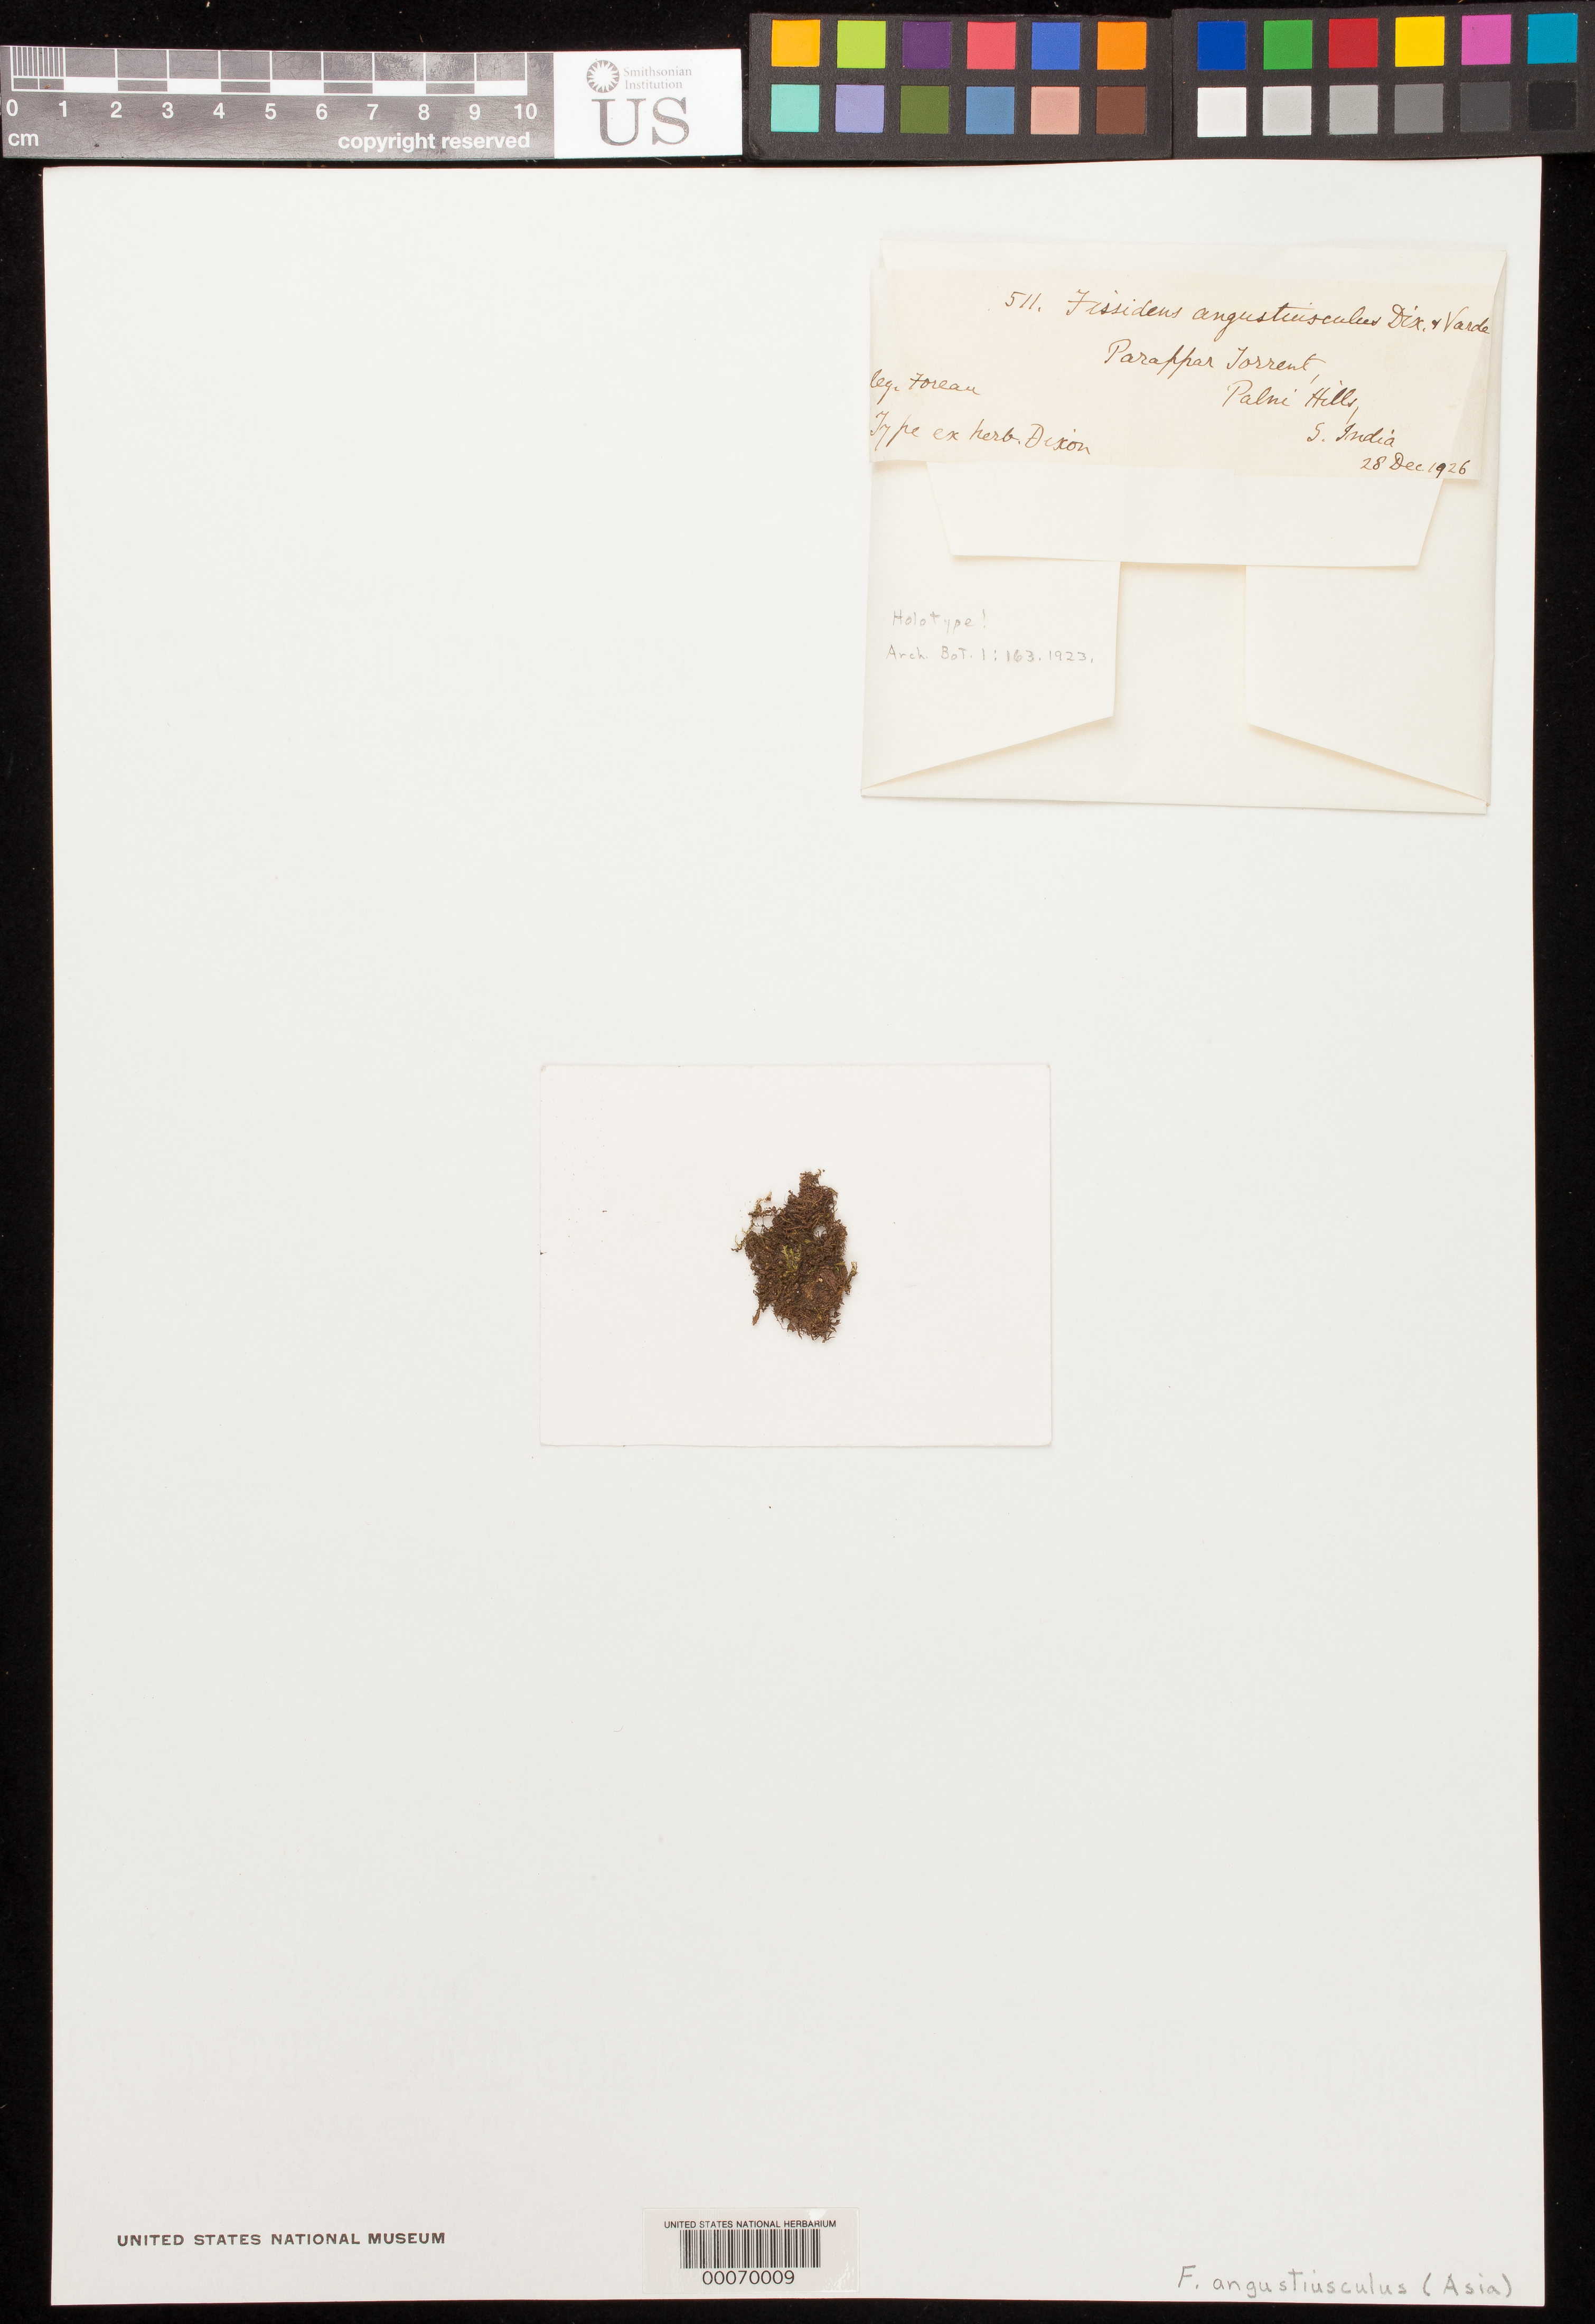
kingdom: Plantae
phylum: Bryophyta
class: Bryopsida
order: Dicranales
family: Fissidentaceae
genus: Fissidens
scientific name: Fissidens angustiusculus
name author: Dixon & P. de la Varde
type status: Holotype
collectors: G. Foreau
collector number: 511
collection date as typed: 28 Dec 1926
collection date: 1926-12-28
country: India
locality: Parappar Torrent, Palni Hills.